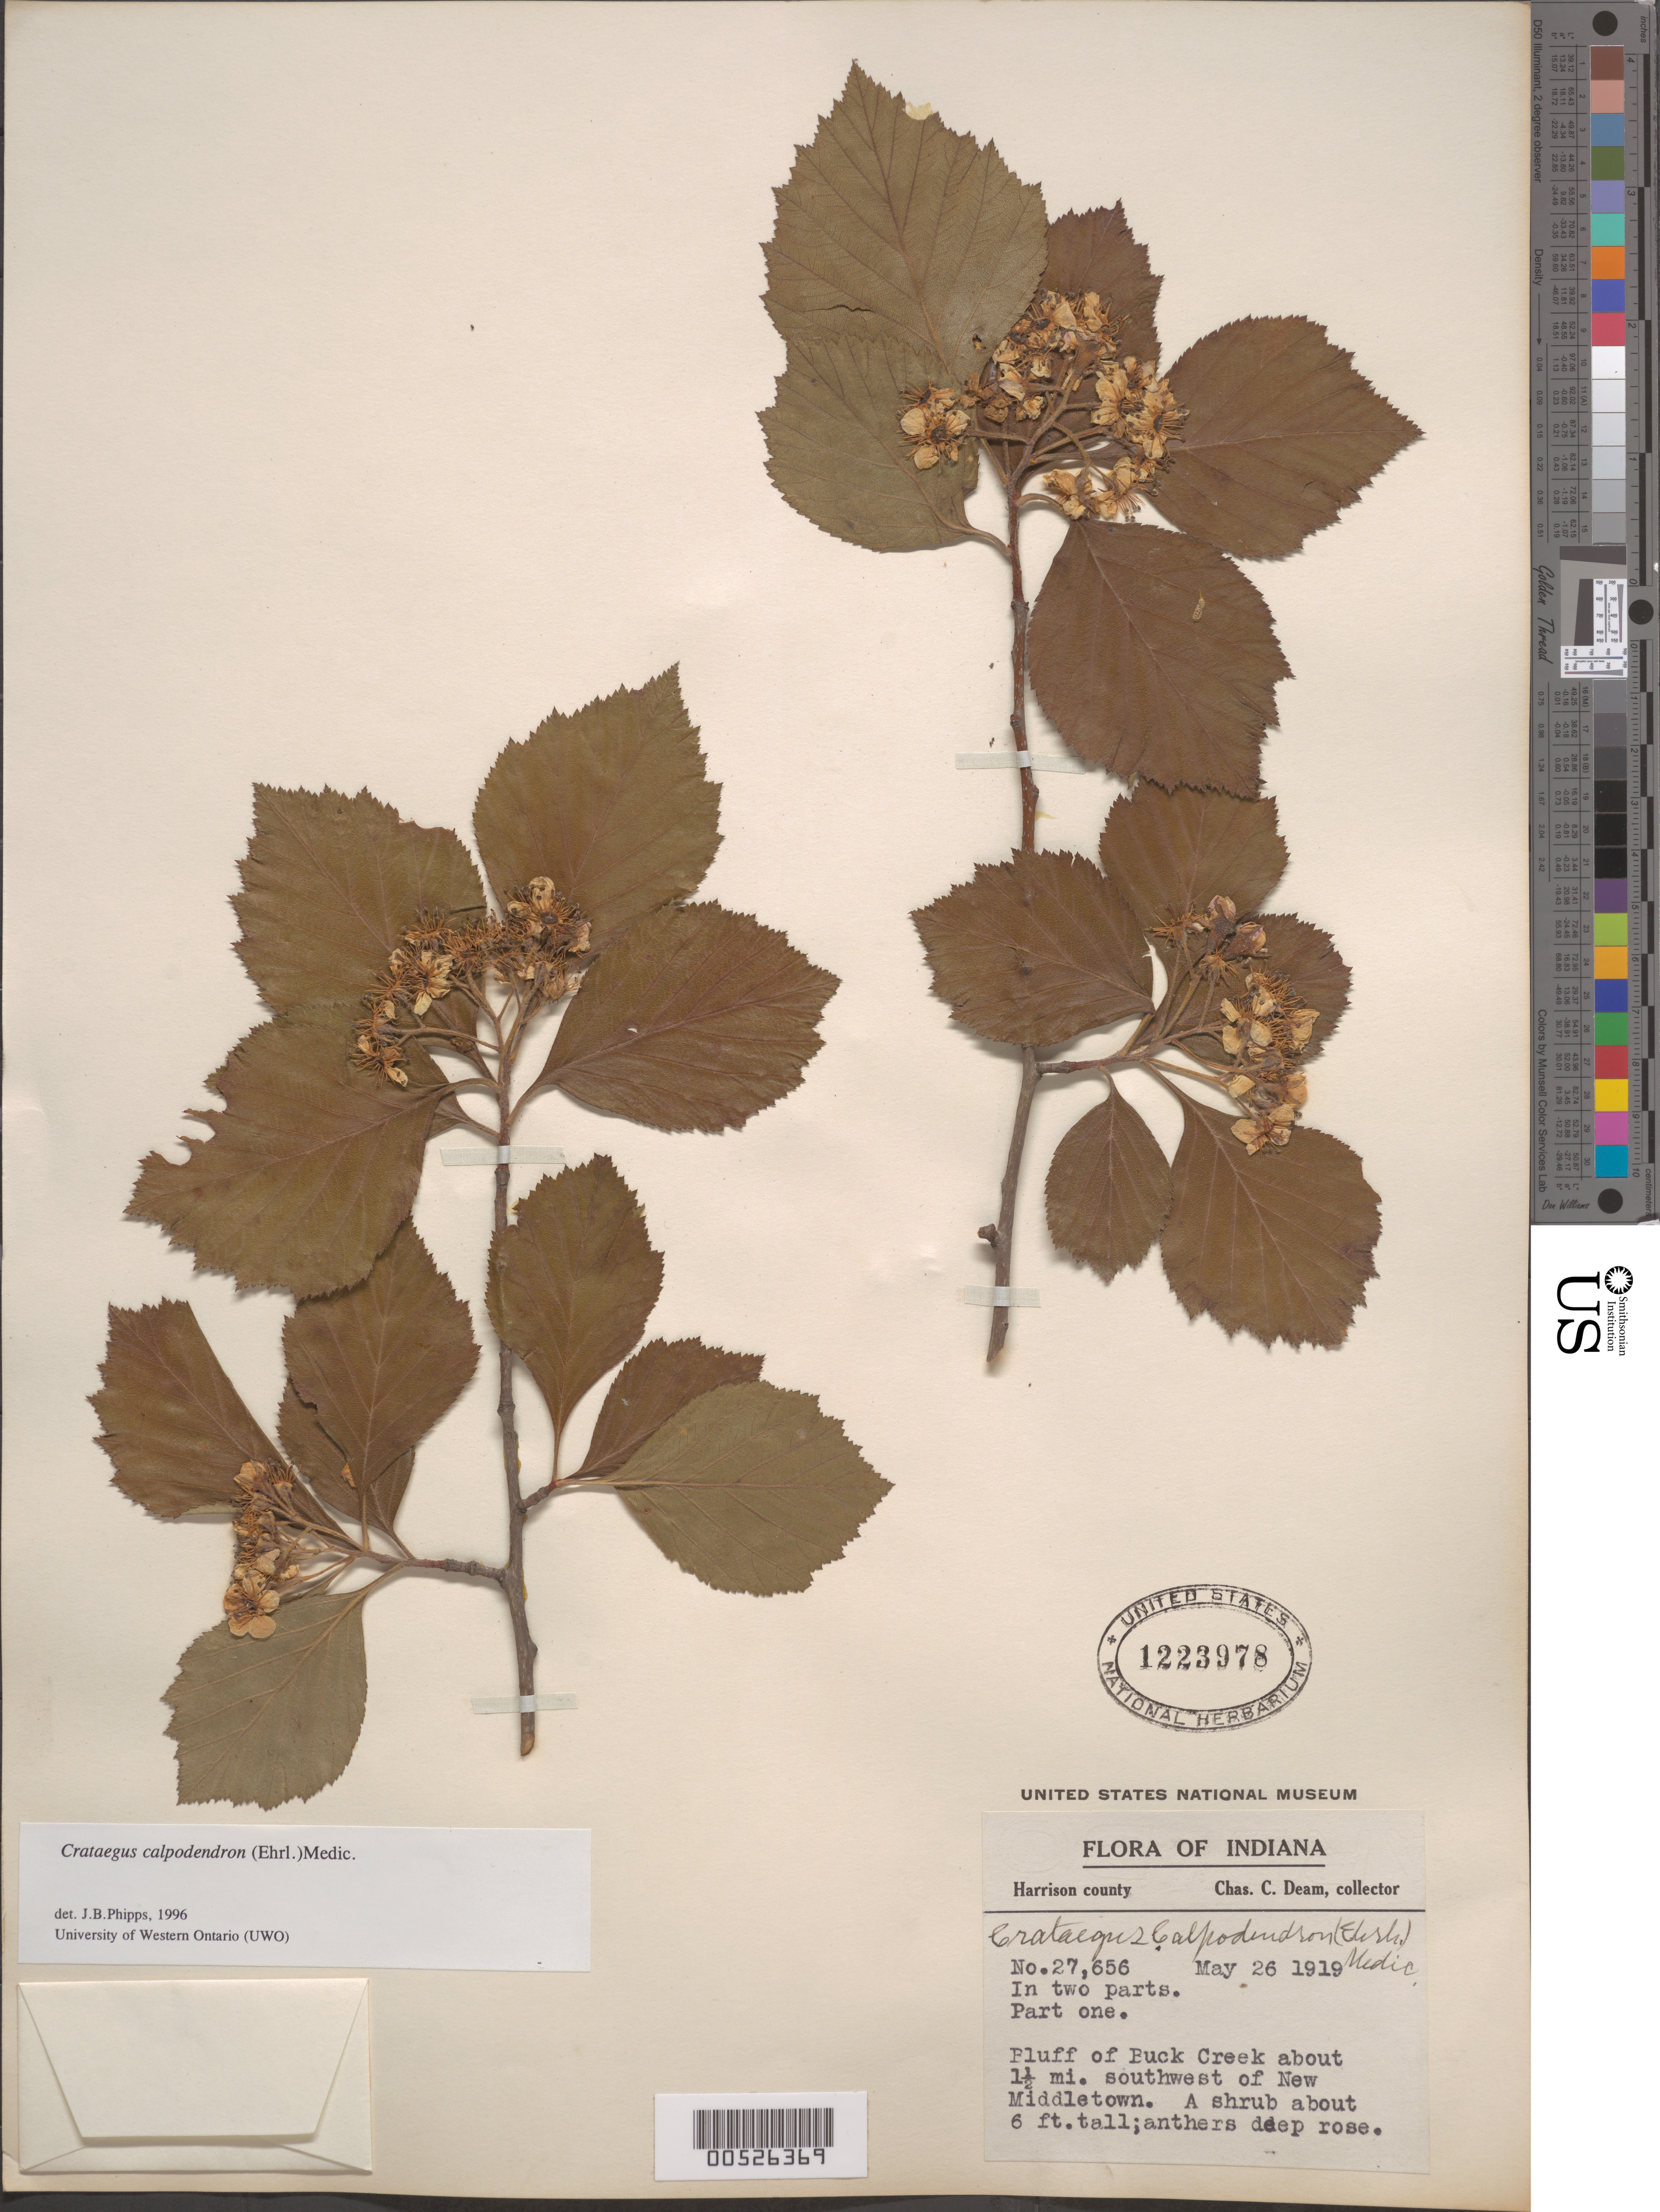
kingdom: Plantae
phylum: Tracheophyta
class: Magnoliopsida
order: Rosales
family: Rosaceae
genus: Crataegus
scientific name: Crataegus calpodendron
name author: (Ehrh.) Medik.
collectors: C. C. Deam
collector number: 27656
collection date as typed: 26 May 1919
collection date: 1919-05-26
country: United States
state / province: Indiana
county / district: Harrison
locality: Buck Creek about 1.5 mi. SW of New Middletown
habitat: Bluff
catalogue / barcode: US 1223978